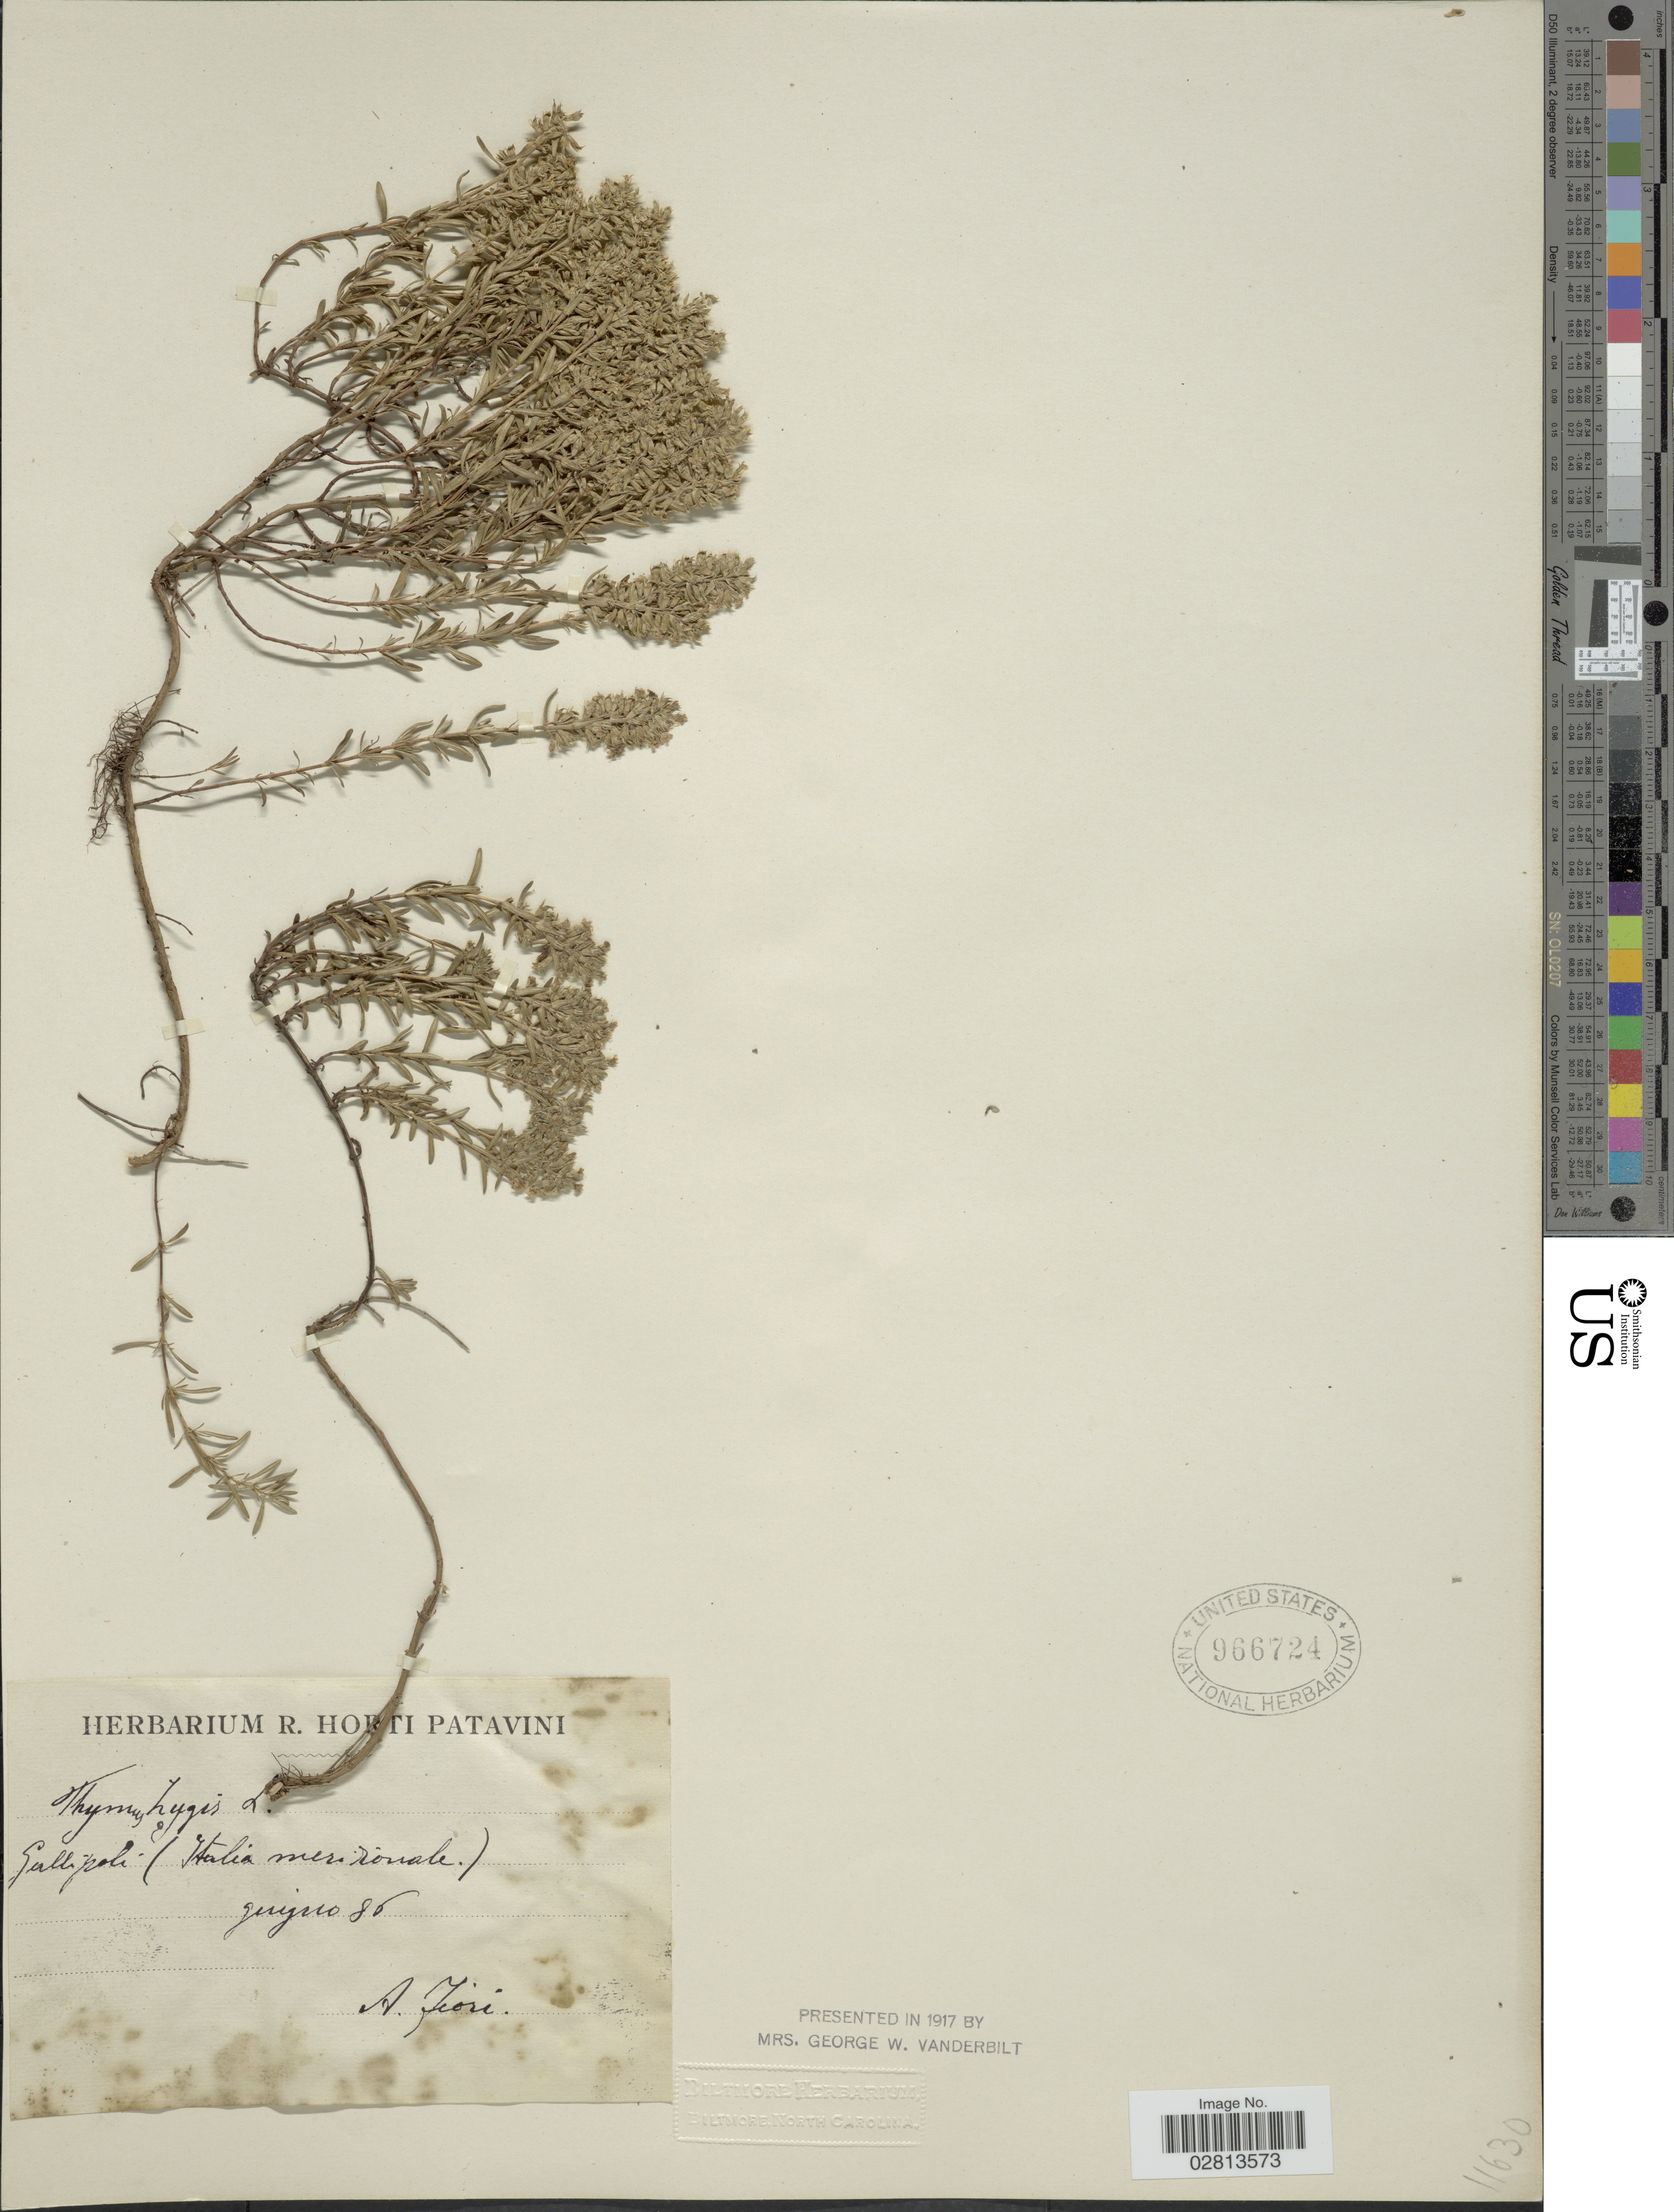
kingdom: Plantae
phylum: Tracheophyta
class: Magnoliopsida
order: Lamiales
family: Lamiaceae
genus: Thymus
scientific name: Thymus sp.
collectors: A. Fiori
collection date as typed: Transcribed d/m/y: /6/86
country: Italy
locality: Gallipoli (Italia merironale). [interpreted]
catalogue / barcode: US 6966724